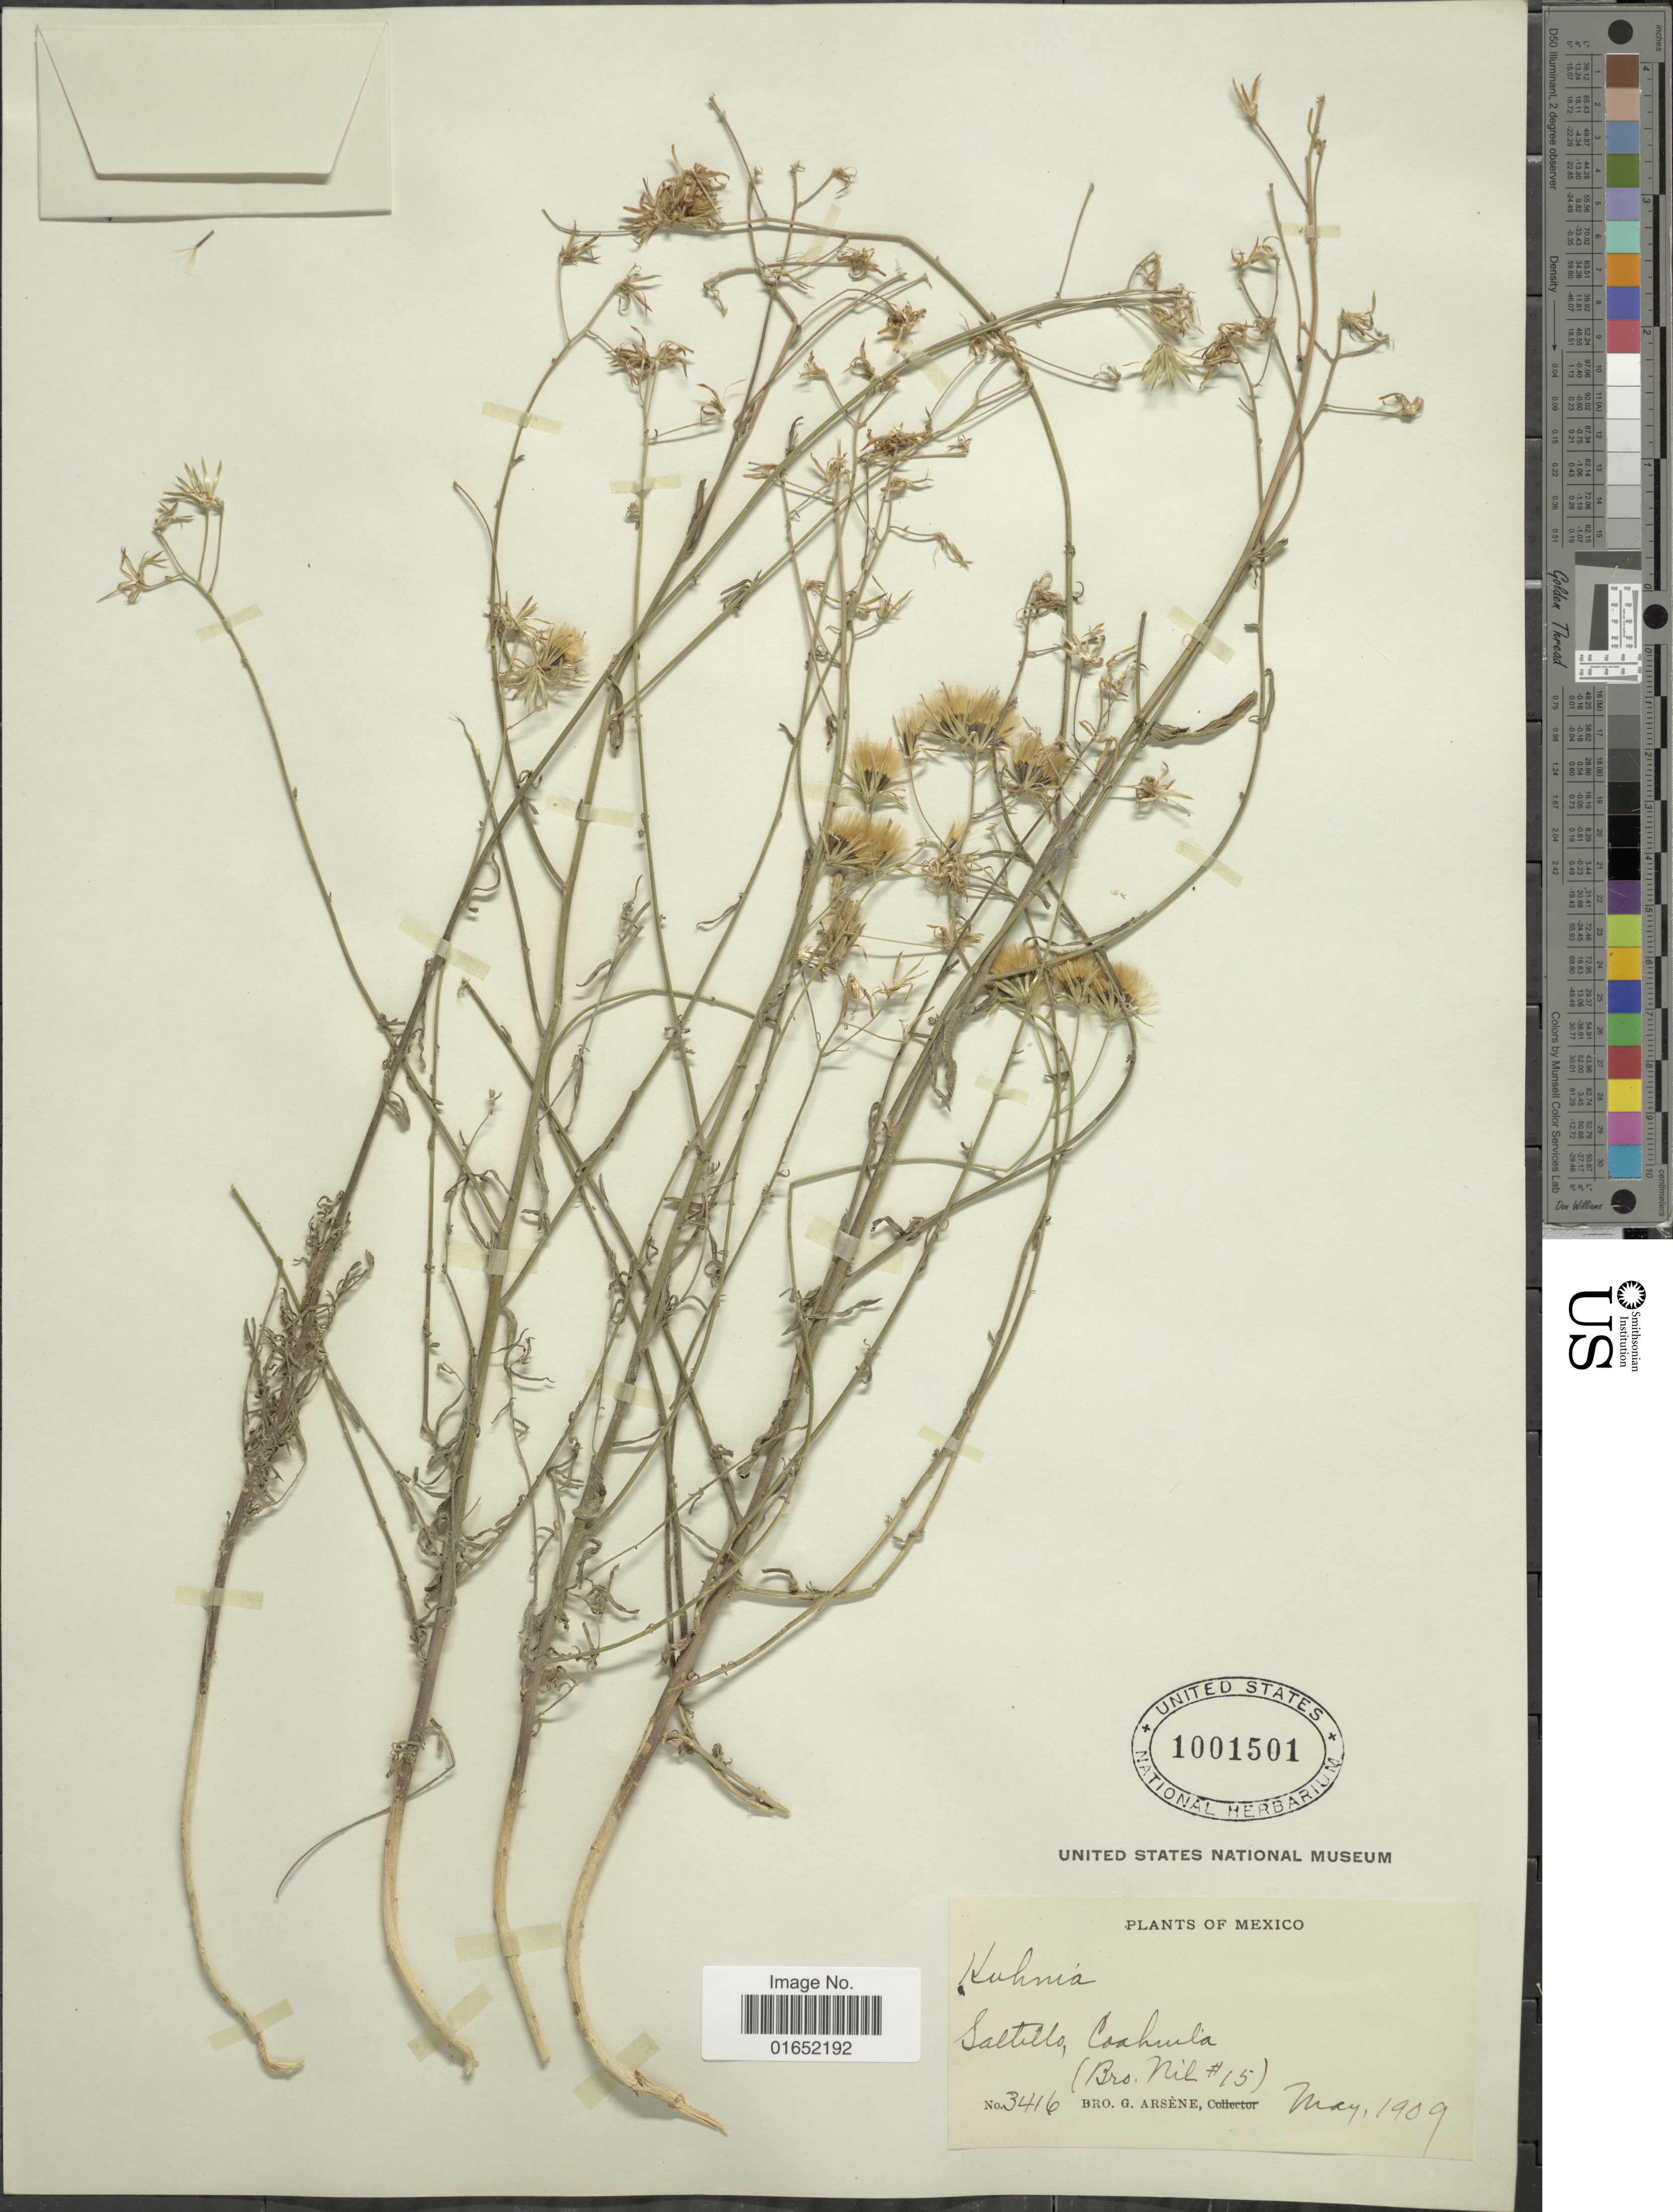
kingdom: Plantae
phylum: Tracheophyta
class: Magnoliopsida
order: Asterales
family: Asteraceae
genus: Brickellia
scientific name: Brickellia rosmarinifolia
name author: (Vent.) W.A. Weber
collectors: Bro. Nil & Bro. G. Arsène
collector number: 15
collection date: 1909-05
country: Mexico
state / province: Coahuila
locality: Saltillo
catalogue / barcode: US 1001501